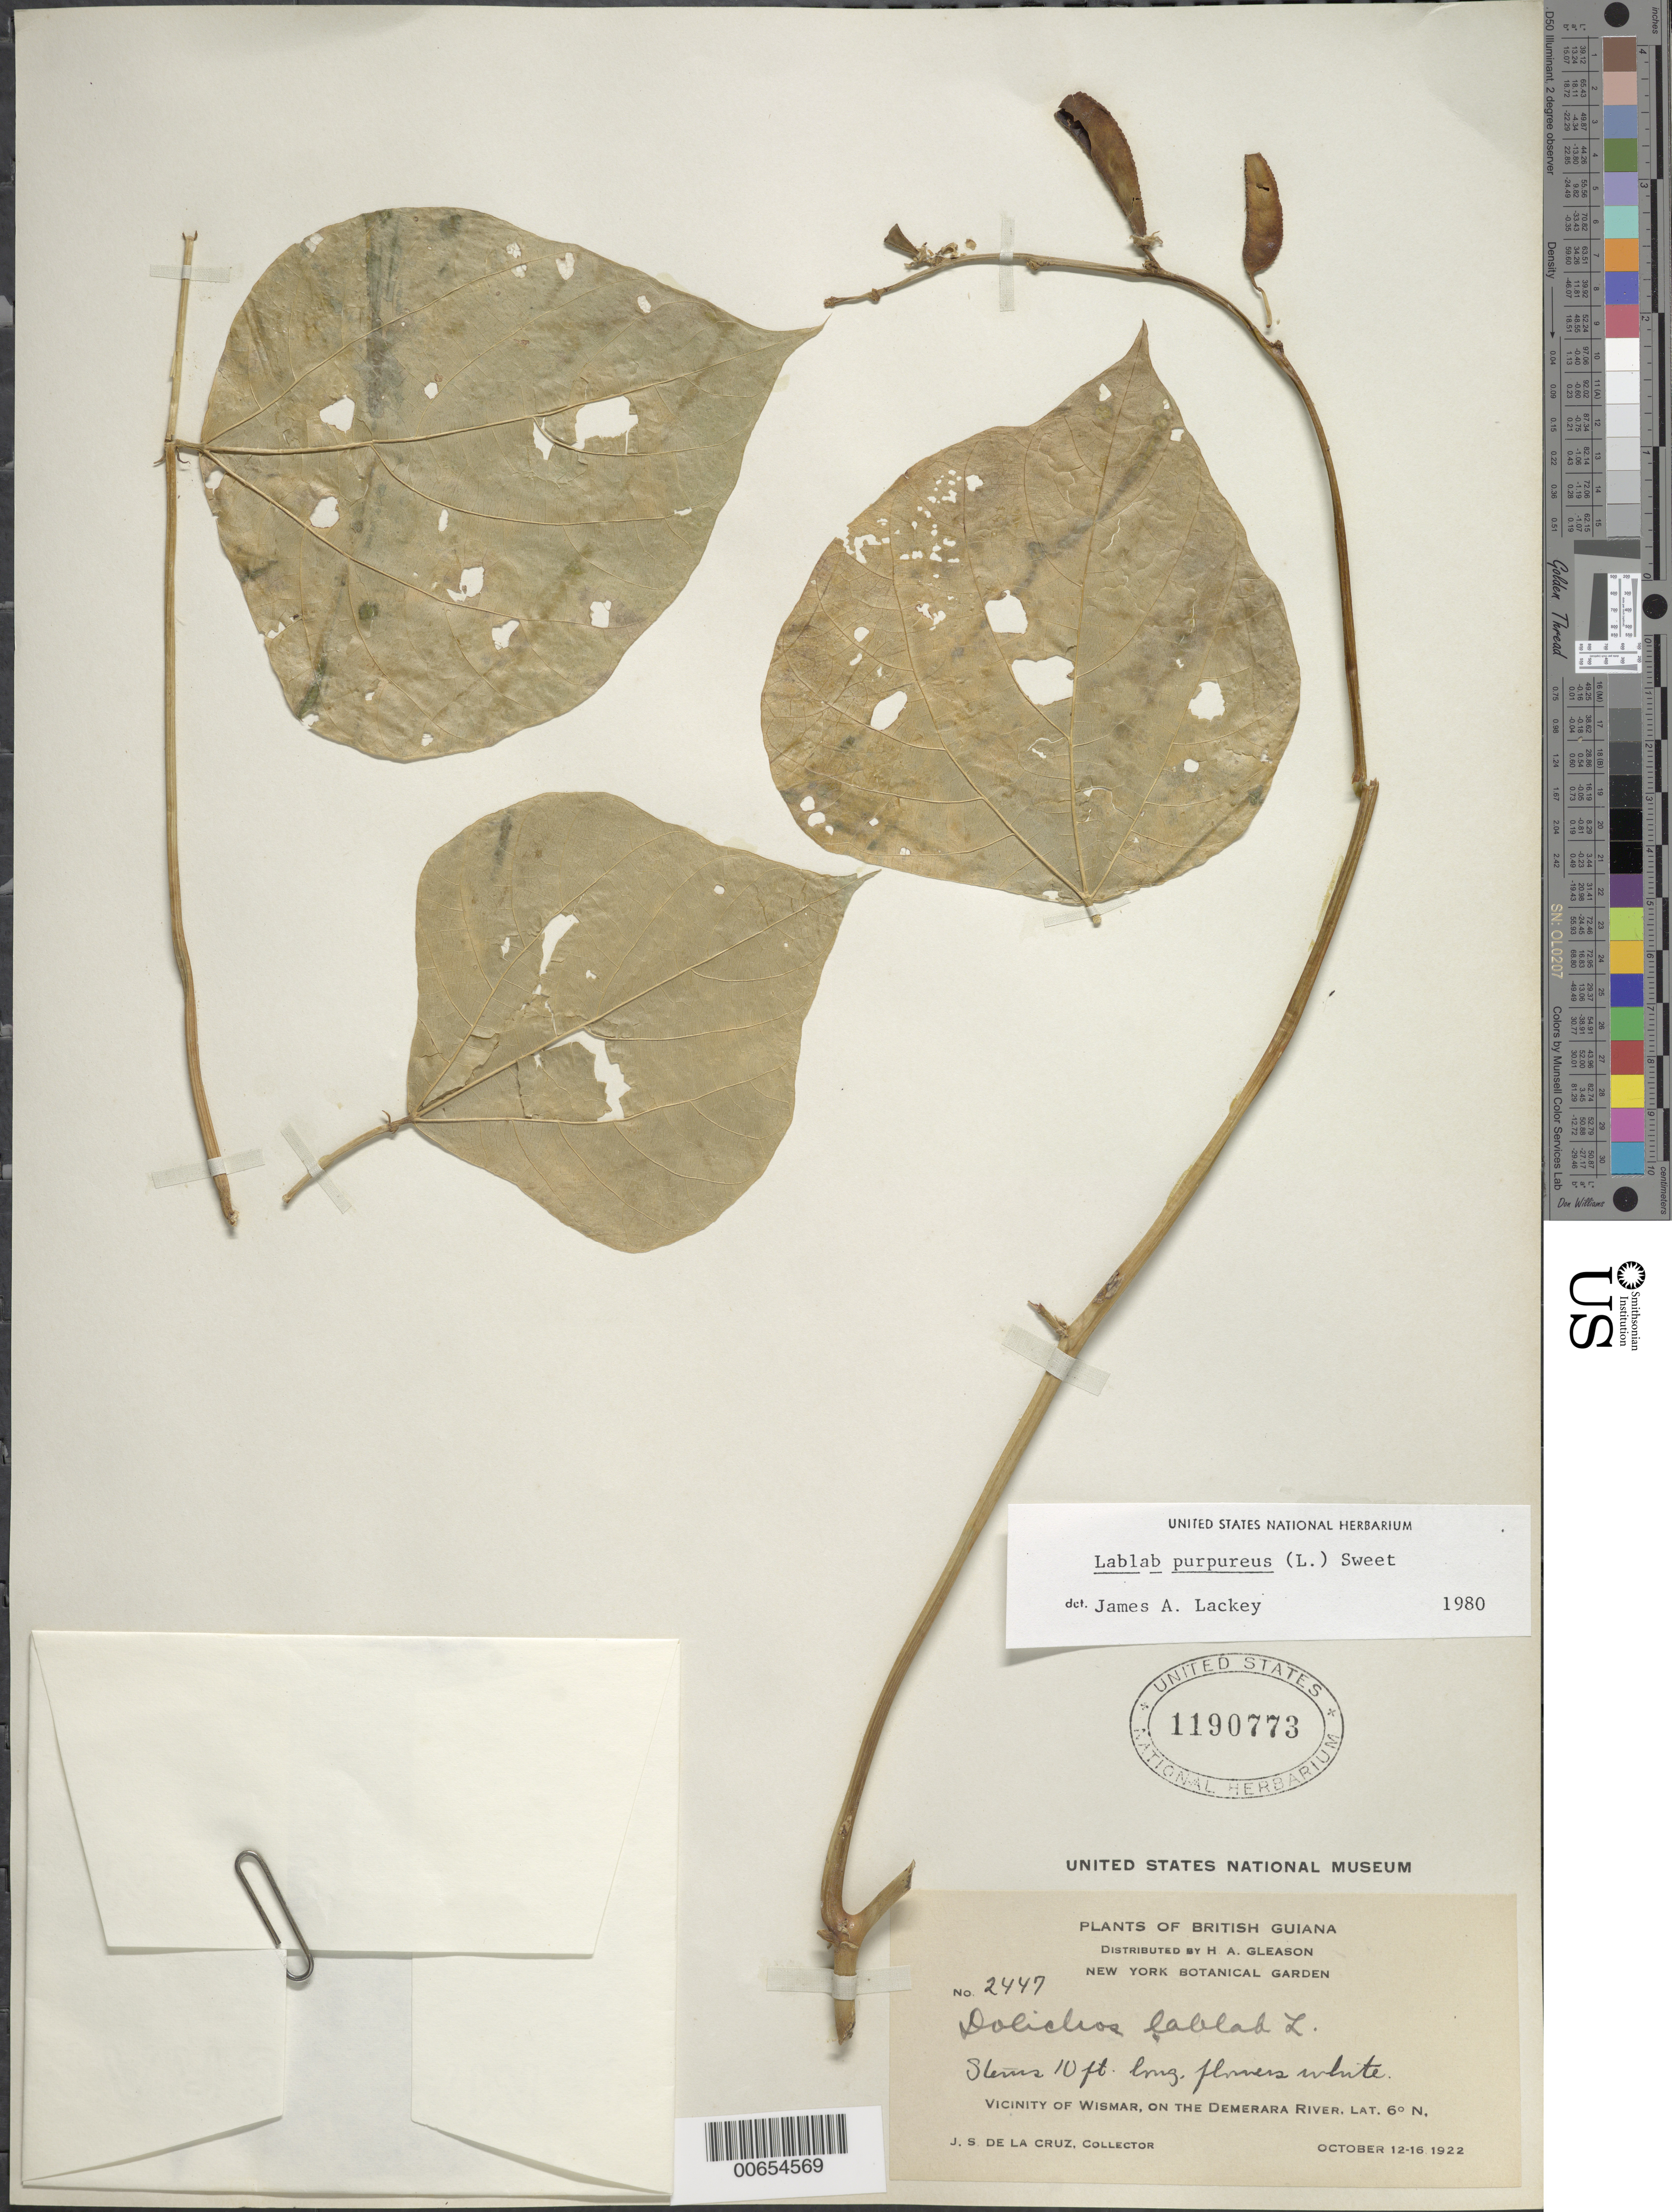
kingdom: Plantae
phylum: Tracheophyta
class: Magnoliopsida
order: Fabales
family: Fabaceae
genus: Lablab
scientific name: Lablab purpureus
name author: (L.) Sweet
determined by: Lackey, James A.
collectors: J. S. de la Cruz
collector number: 2447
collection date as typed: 12-Oct-22 to 16-Oct-22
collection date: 1922-10-12/1922-10-16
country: Guyana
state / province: U. Demerara-Berbice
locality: Wismar vic., on the Demerara River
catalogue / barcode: US 1190773